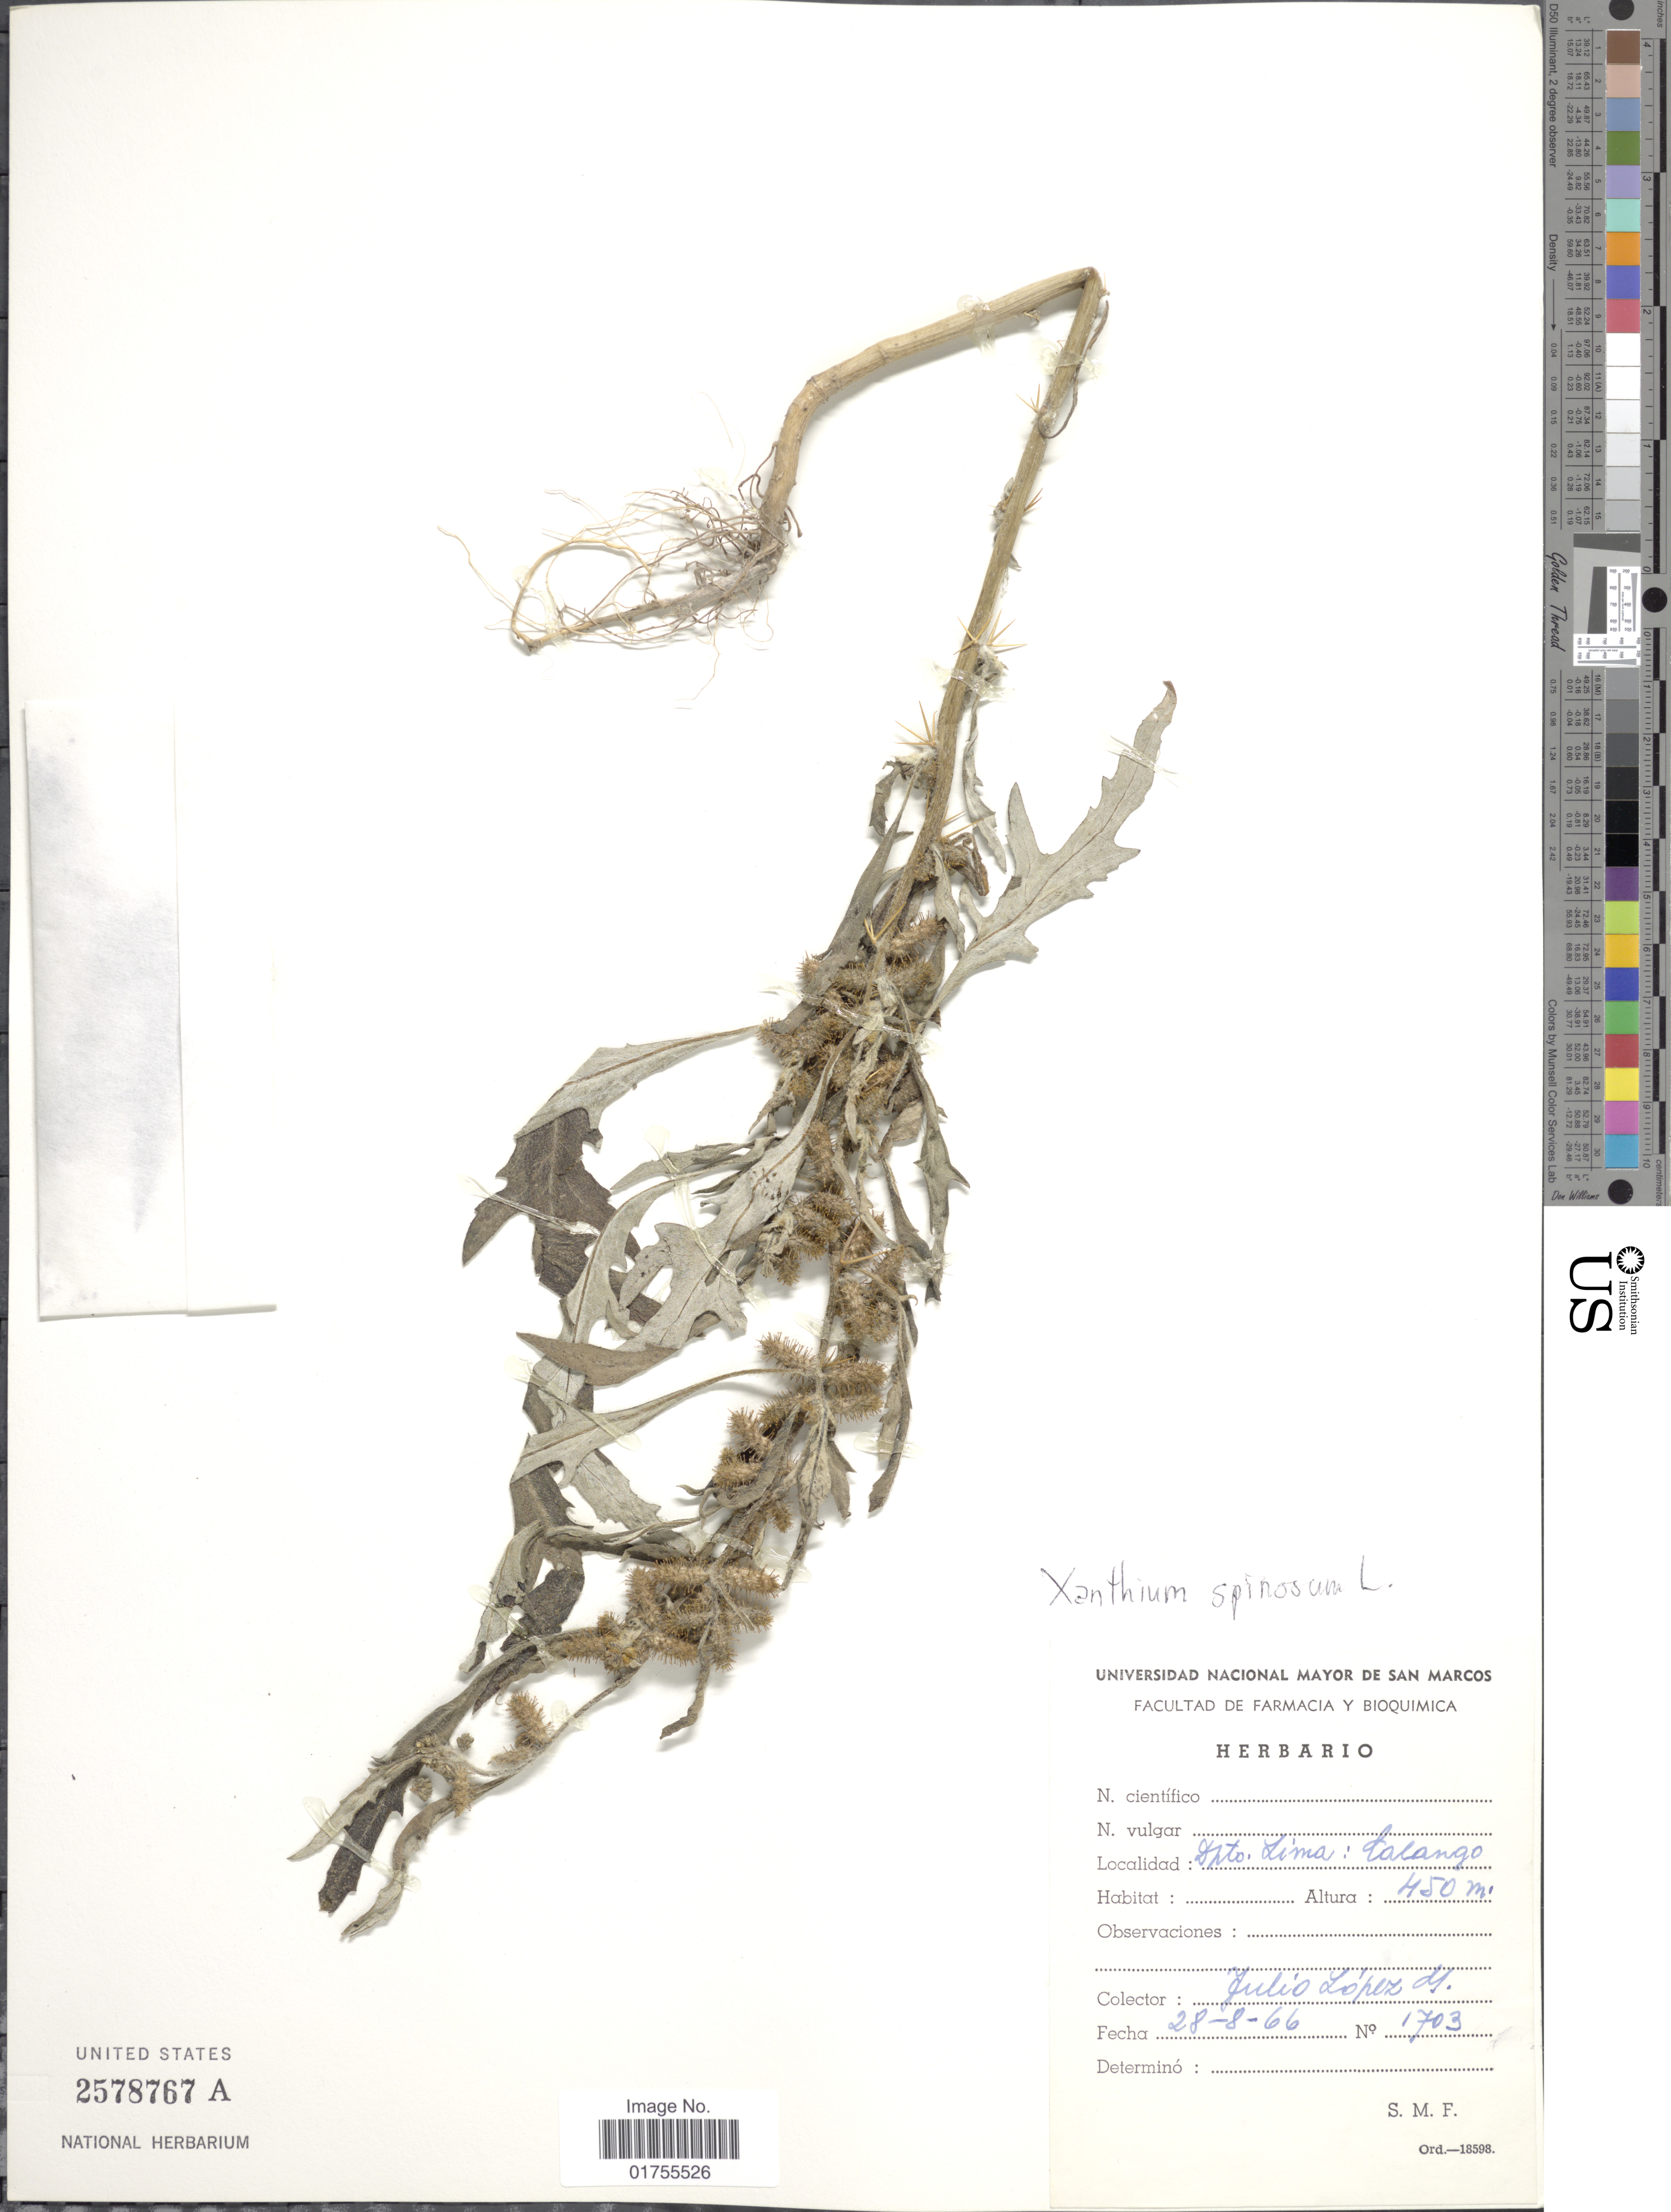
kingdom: Plantae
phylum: Tracheophyta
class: Magnoliopsida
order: Asterales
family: Asteraceae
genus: Xanthium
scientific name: Xanthium spinosum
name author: L.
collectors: J. López Guillén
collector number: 1703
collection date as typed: Transcribed d/m/y: 28/8/66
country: Peru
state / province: Lima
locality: Calango, Dpto. Lima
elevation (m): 450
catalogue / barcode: US 2578767A